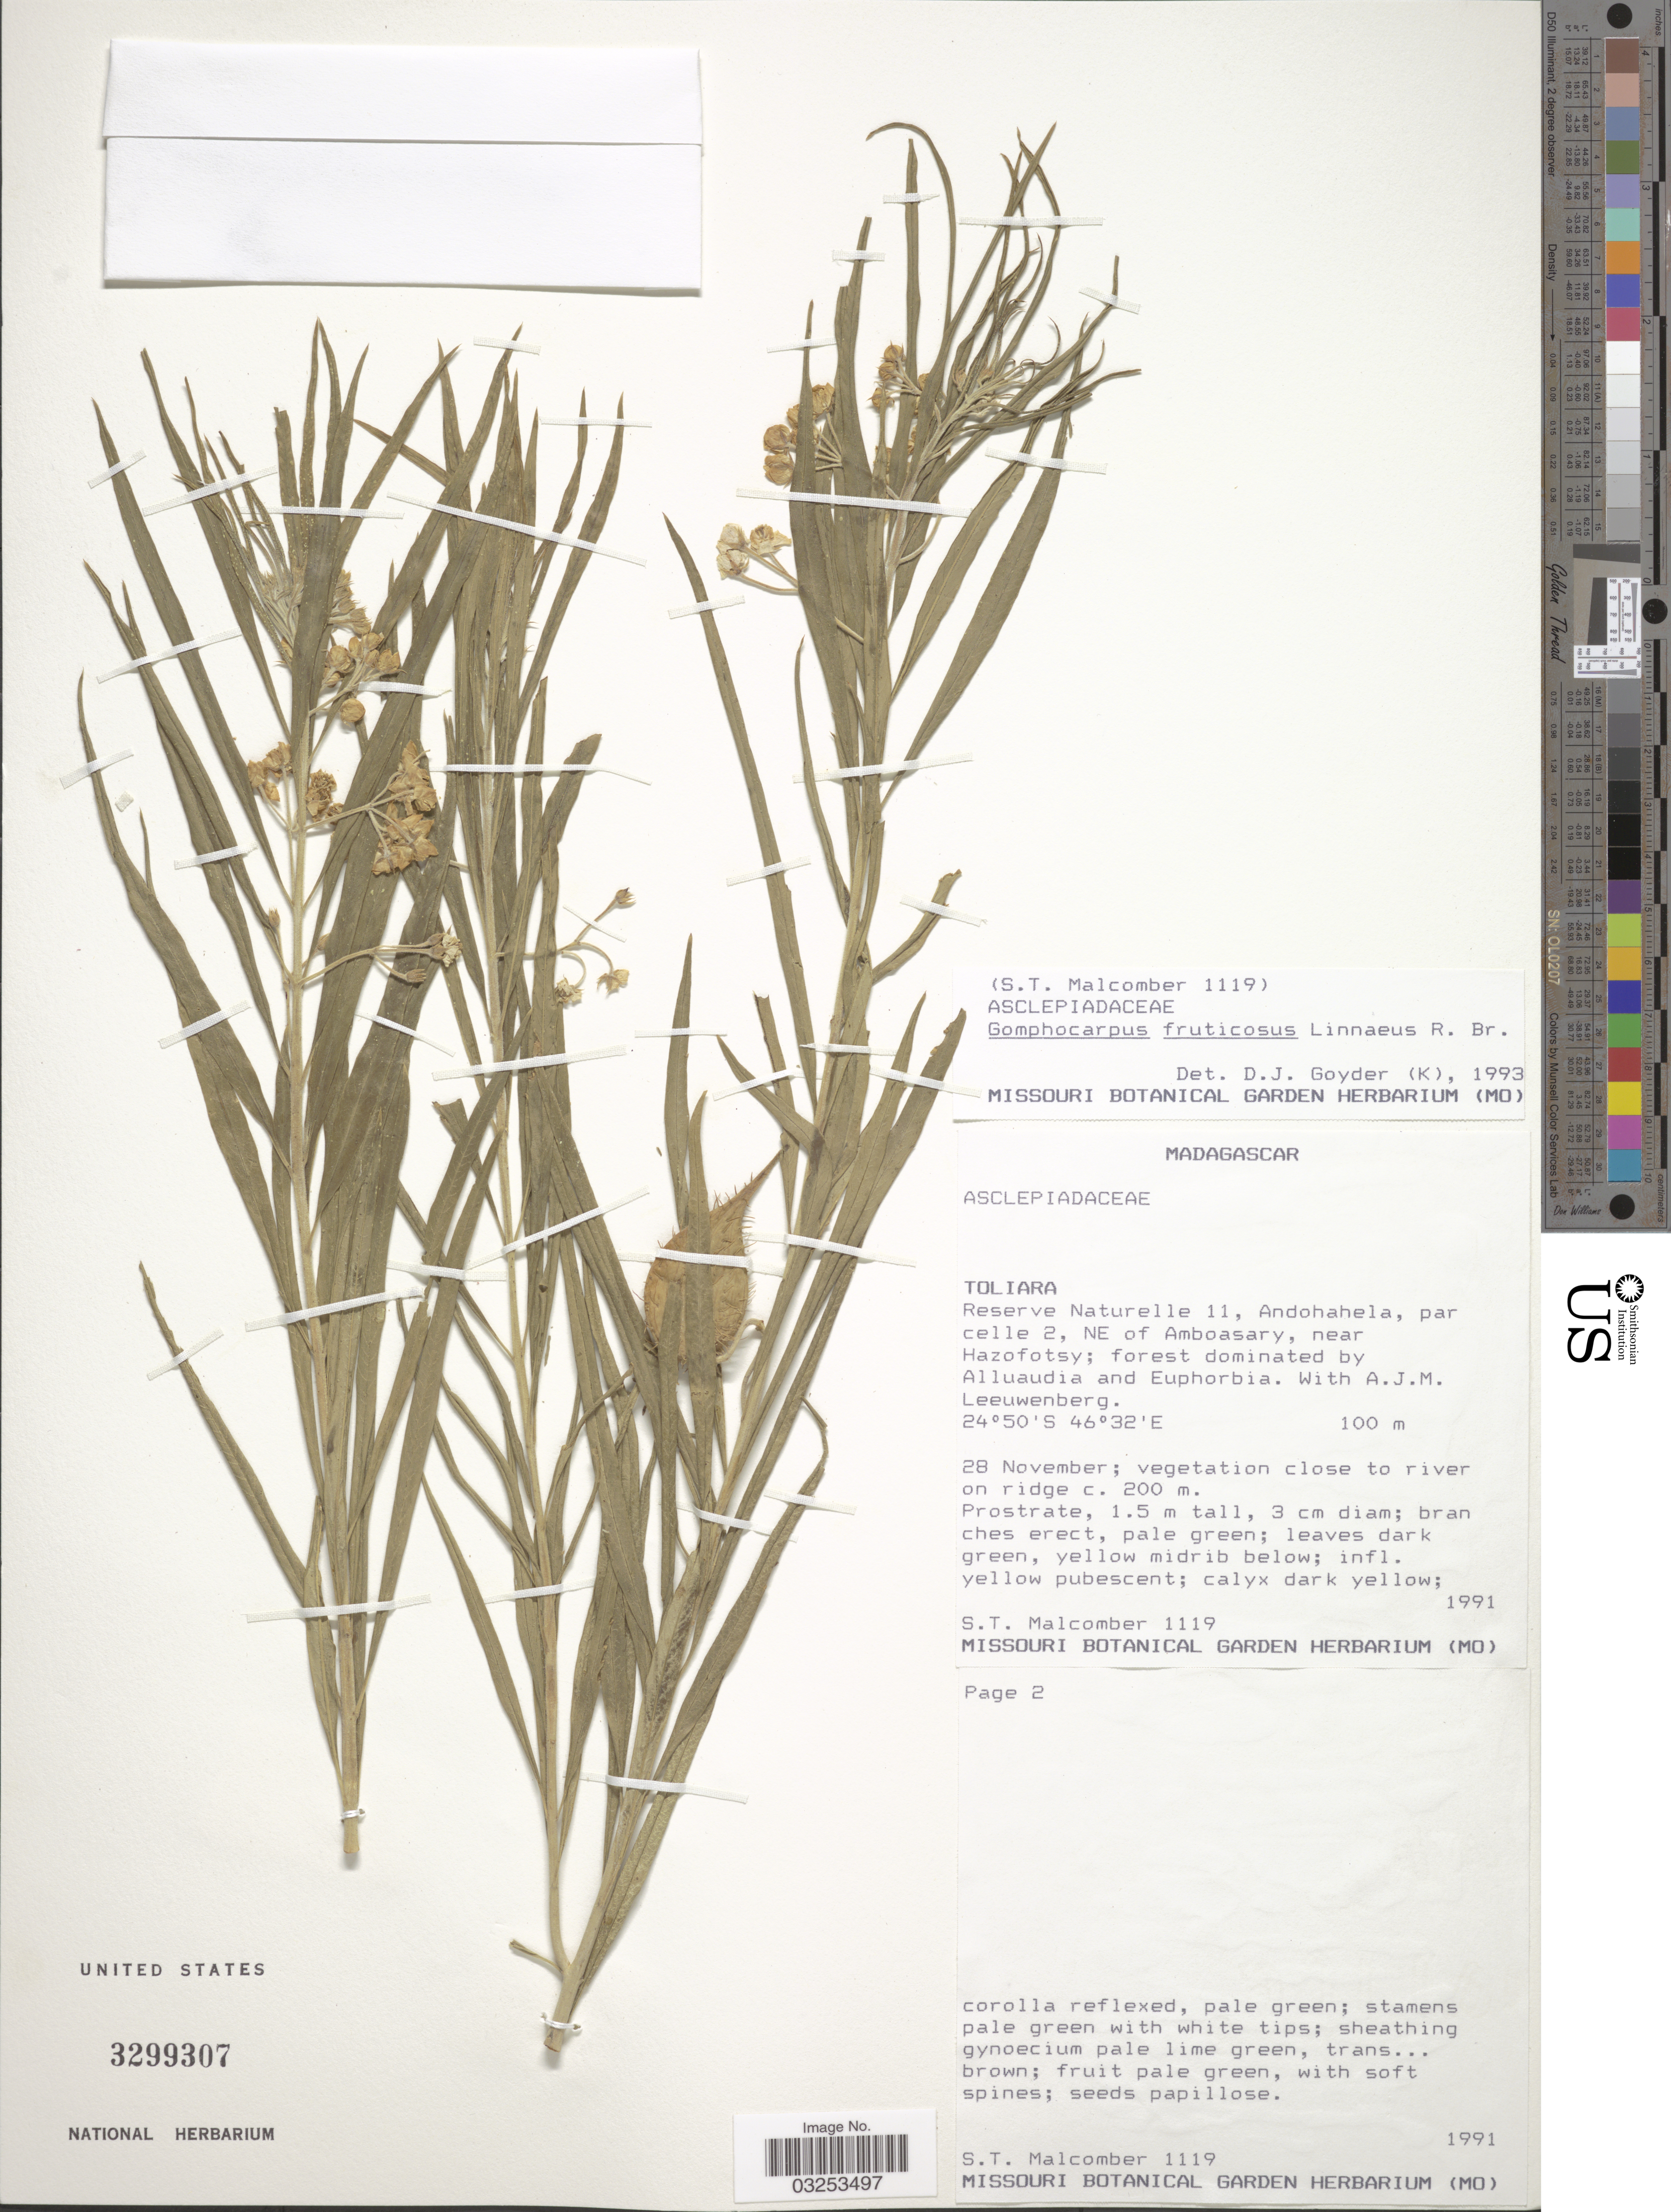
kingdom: Plantae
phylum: Tracheophyta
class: Magnoliopsida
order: Gentianales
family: Apocynaceae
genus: Gomphocarpus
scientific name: Gomphocarpus fruticosus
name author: (L.) W.T. Aiton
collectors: S. T. Malcomber & A. J. M. Leeuwenberg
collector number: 1119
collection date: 1991-11-28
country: Madagascar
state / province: Anosy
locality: Reserve Naturelle 11, Andohahela, parcelle 2, NE of Amboasary, near Hazofotsy. Vegetation close to river on ridge.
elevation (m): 100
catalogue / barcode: US 3299307